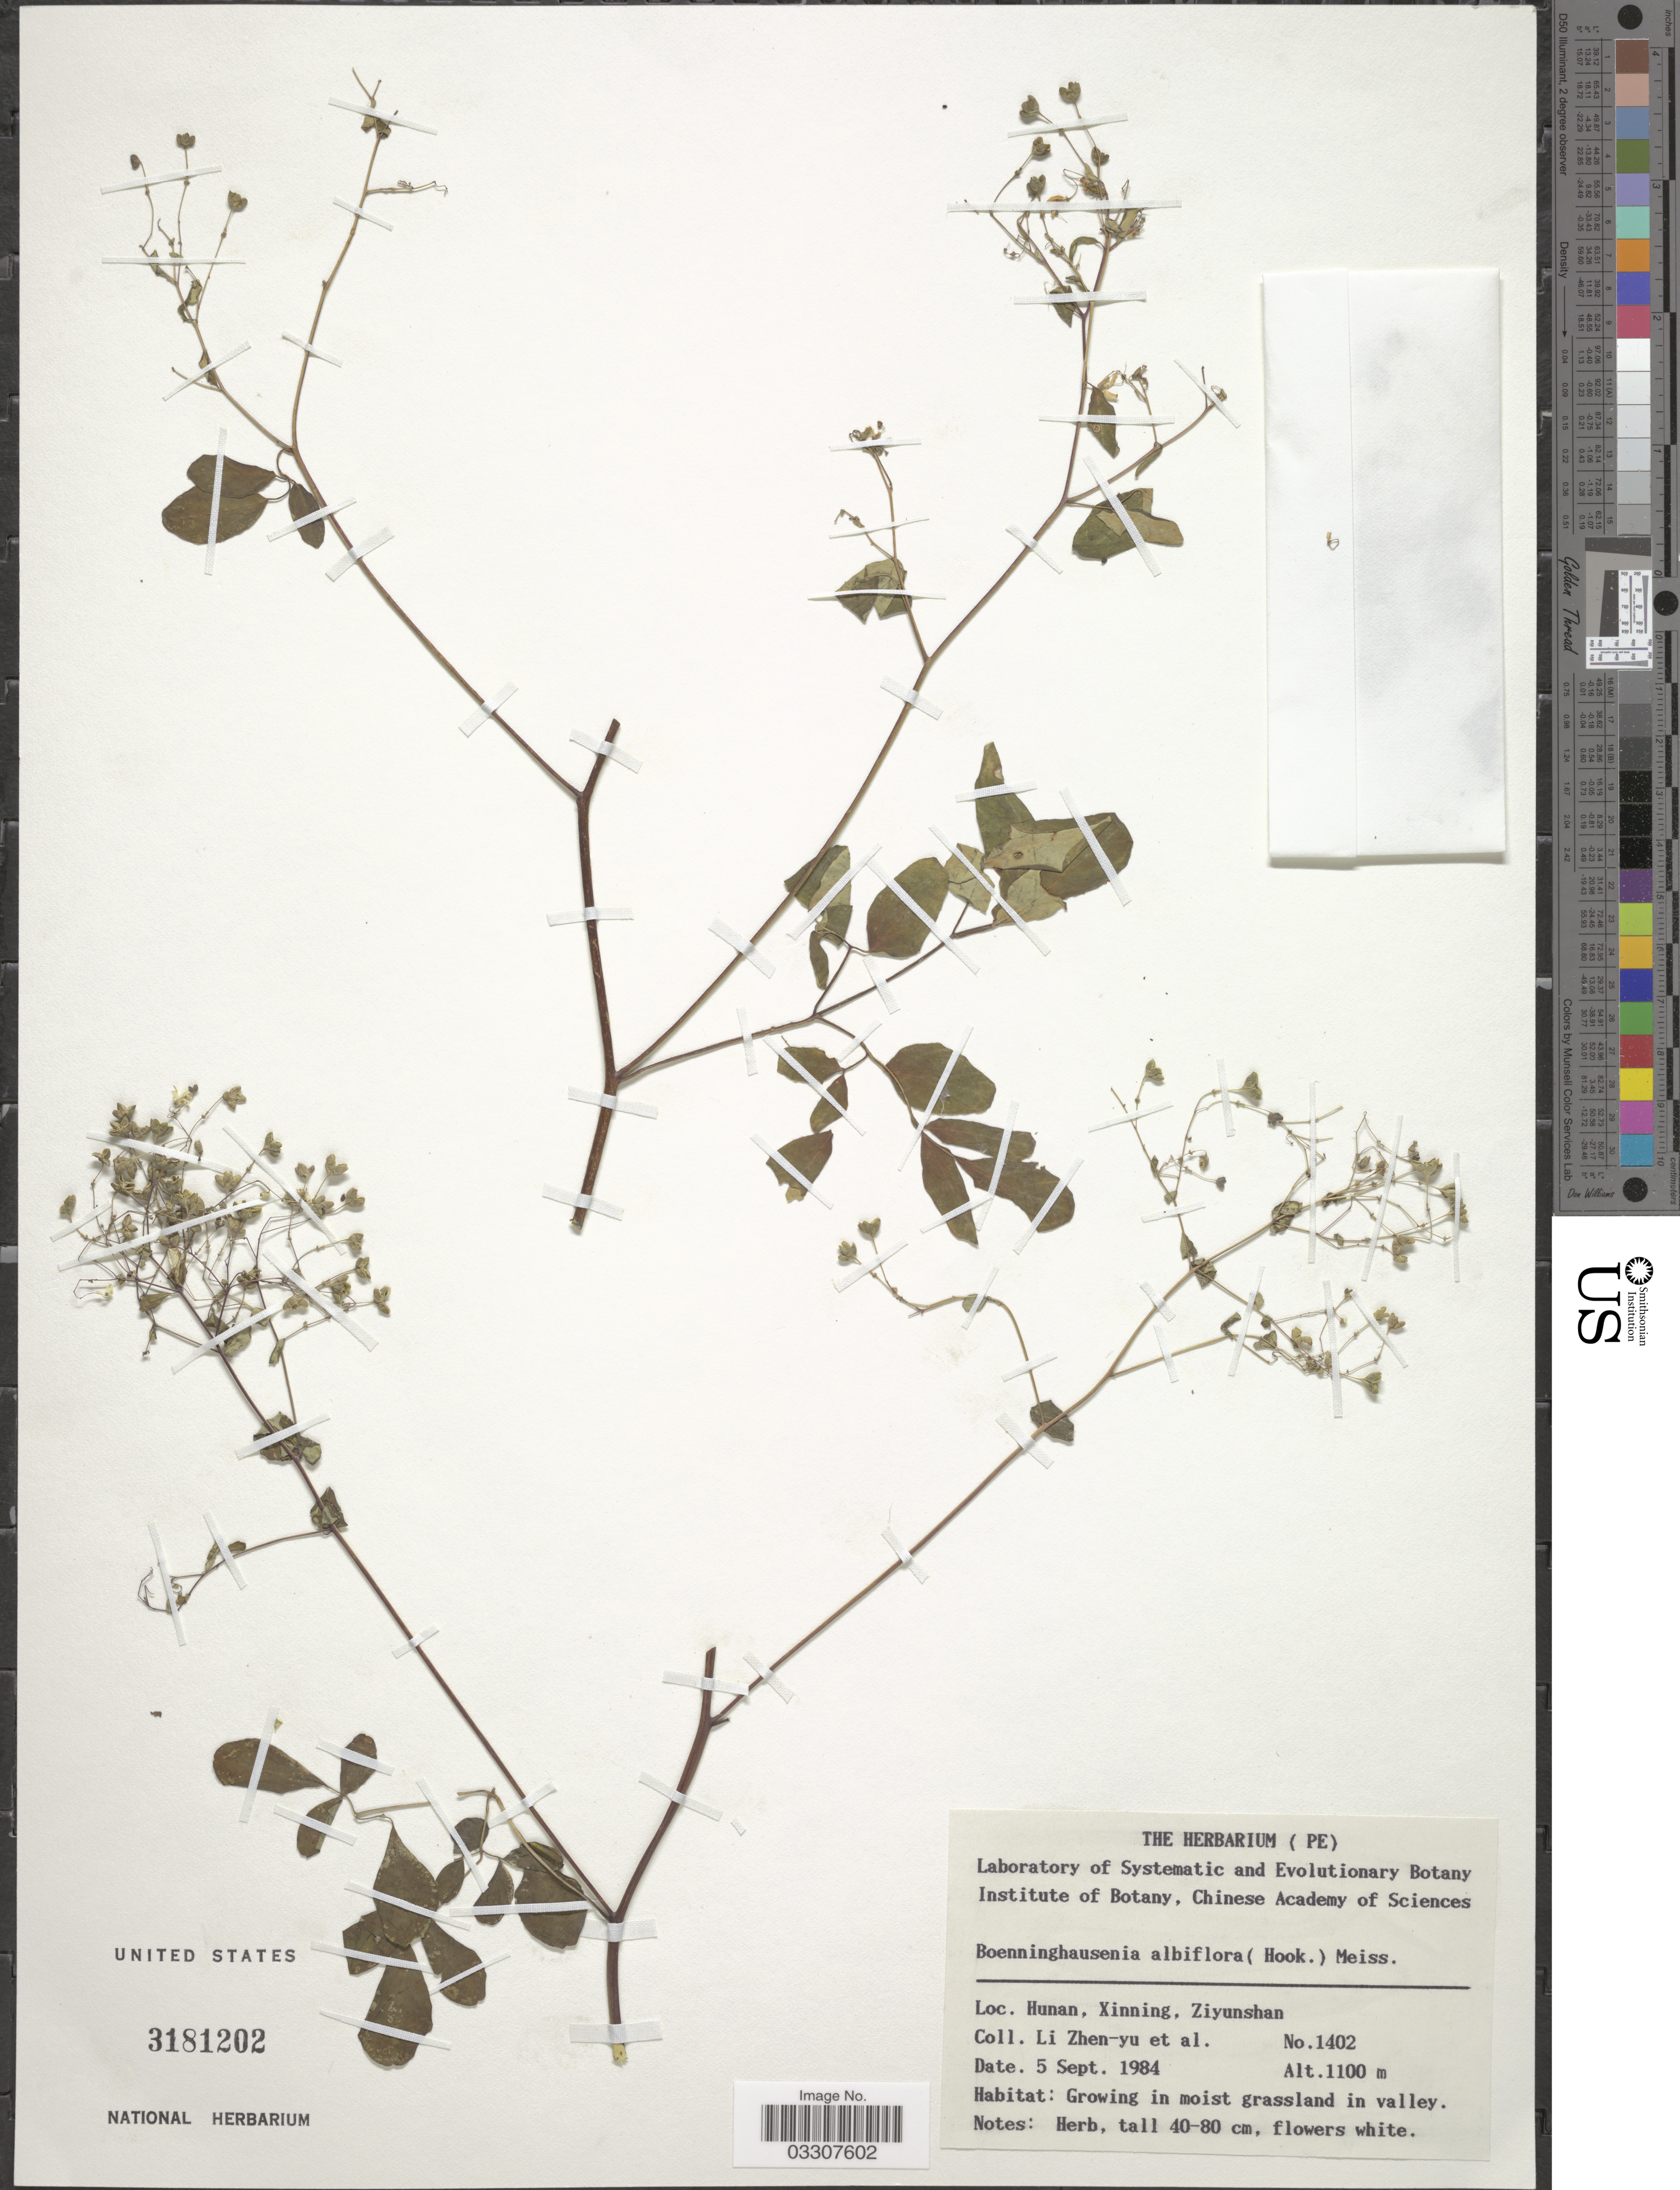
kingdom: Plantae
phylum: Tracheophyta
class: Magnoliopsida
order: Sapindales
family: Rutaceae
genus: Boenninghausenia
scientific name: Boenninghausenia albiflora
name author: (Hook.) Meisn.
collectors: L. Zhen-yu & et al.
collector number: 1402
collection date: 1984-09-05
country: China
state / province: Hunan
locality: Xinning, Ziyunshan.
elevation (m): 1100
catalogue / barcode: US 3181202